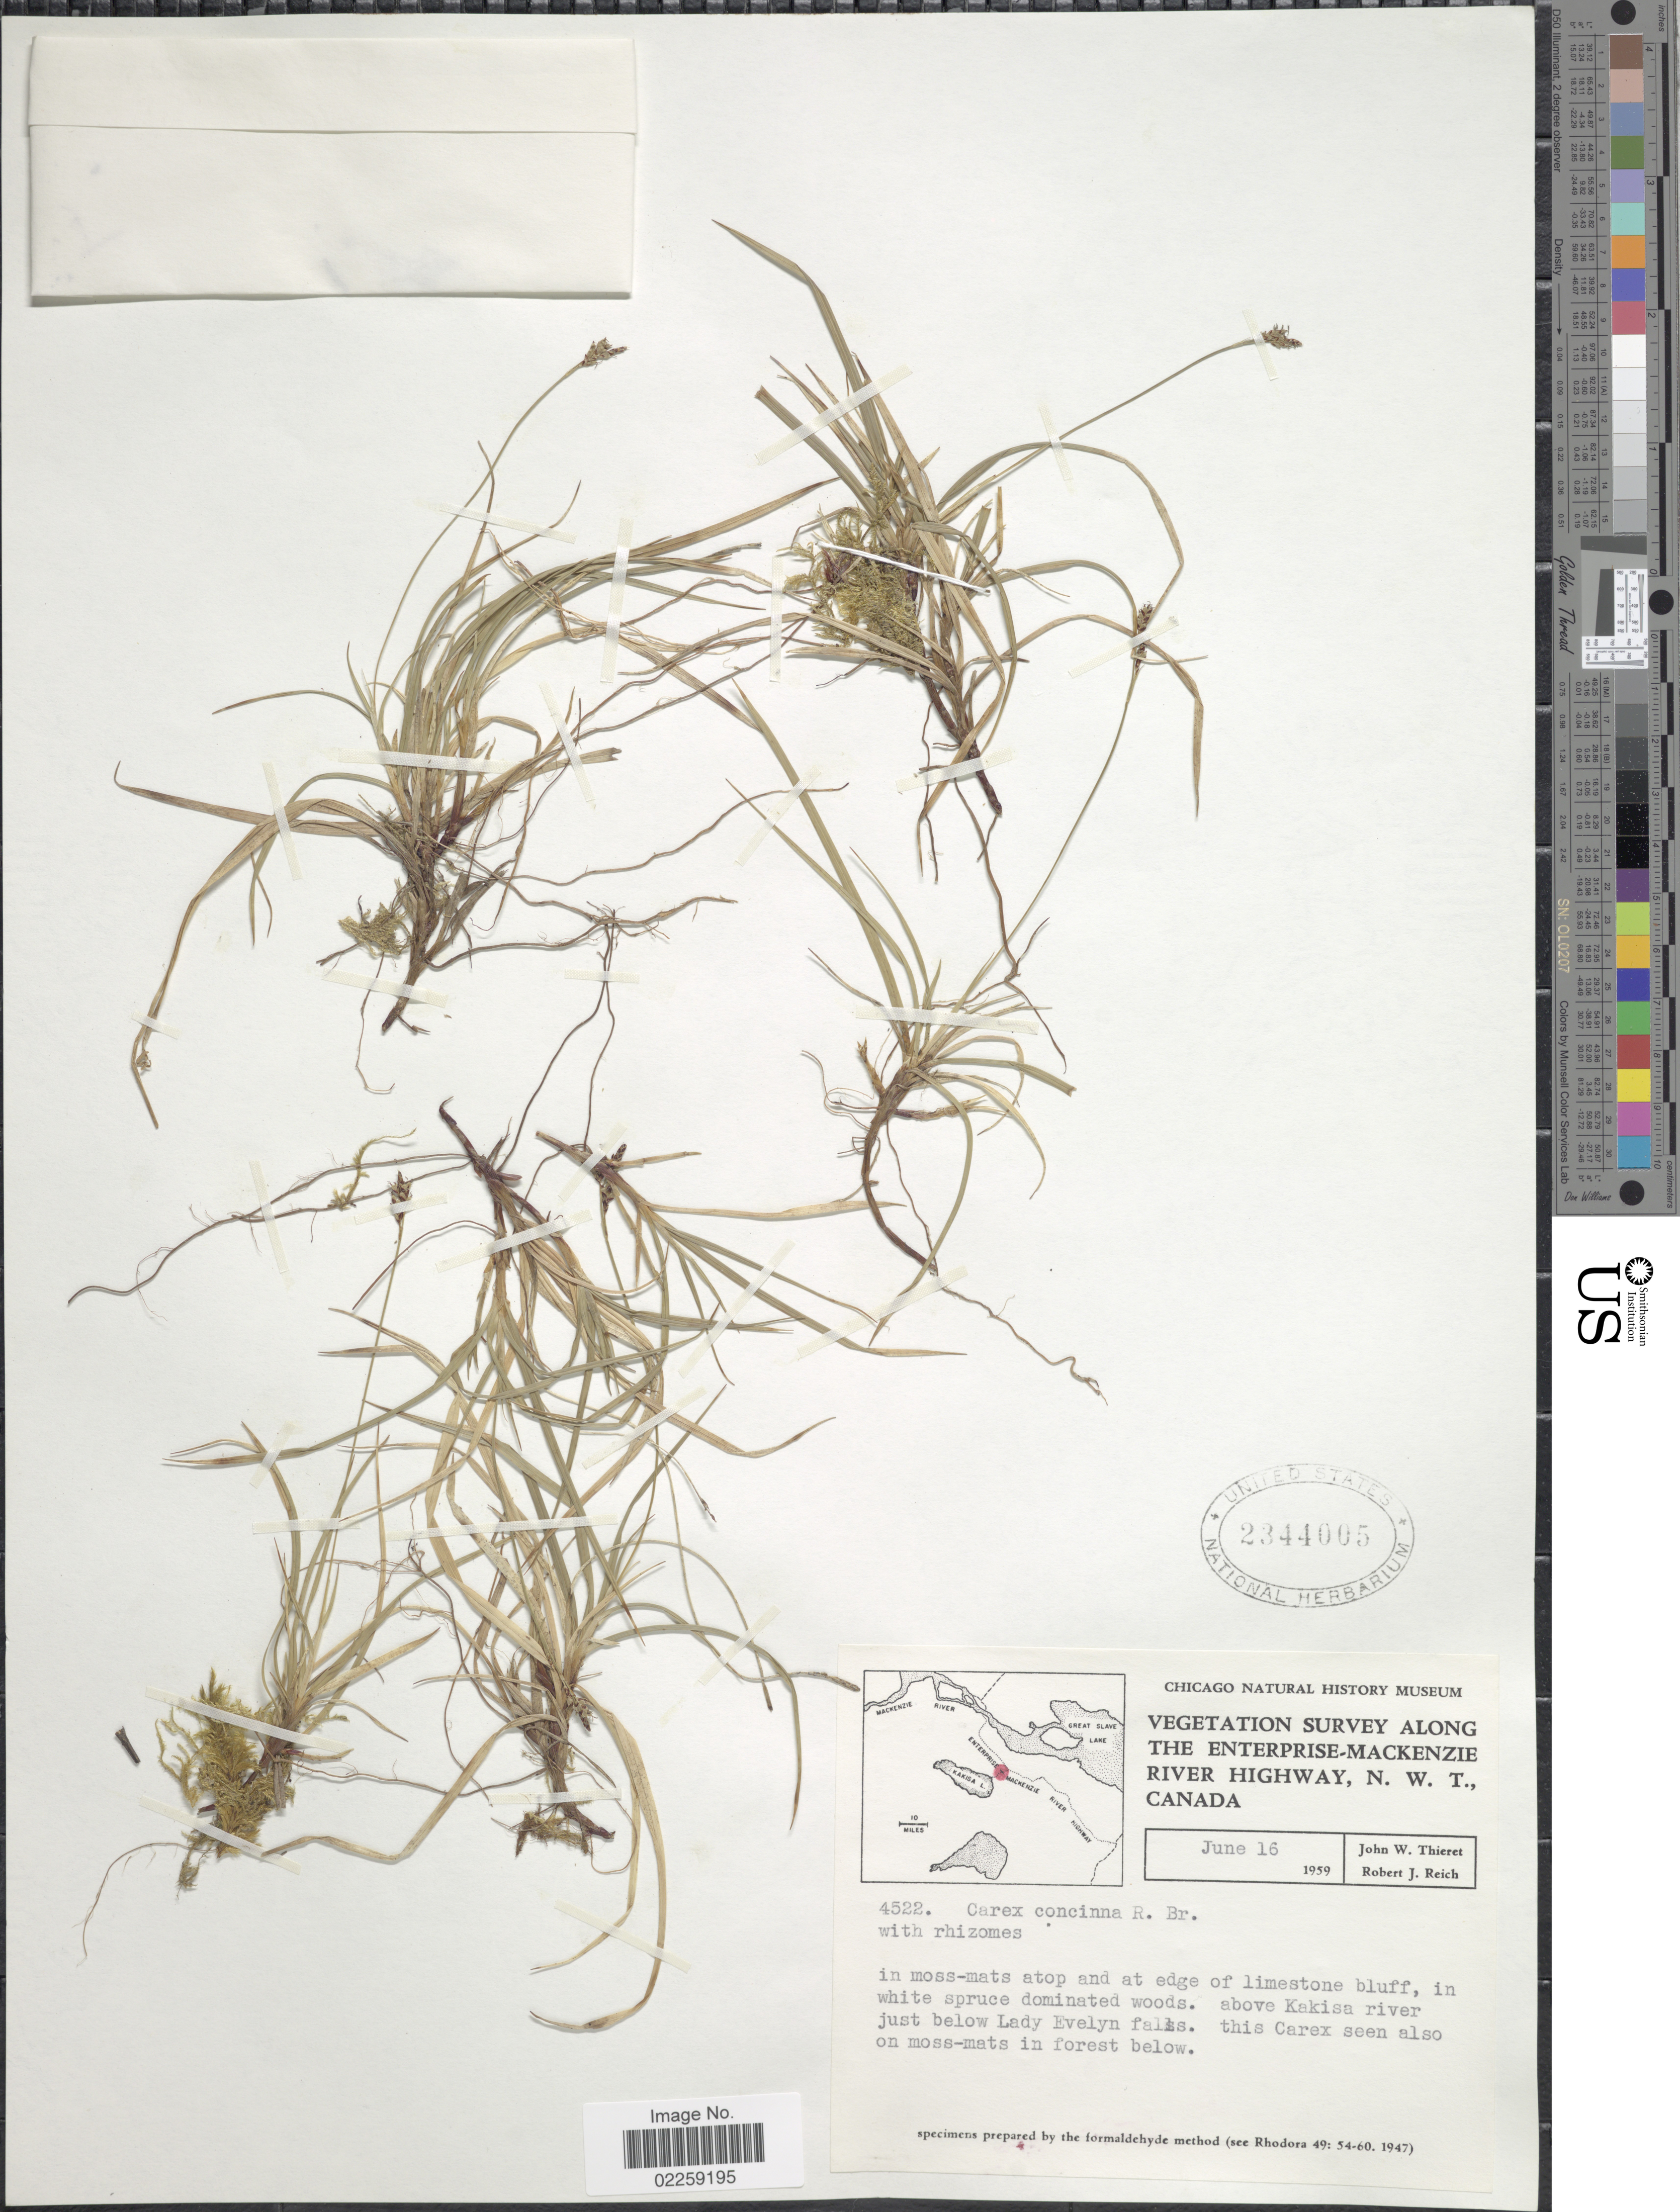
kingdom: Plantae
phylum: Tracheophyta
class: Liliopsida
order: Poales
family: Cyperaceae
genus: Carex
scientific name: Carex concinna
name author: R. Br.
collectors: J. W. Thieret & R. Reich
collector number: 4522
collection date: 1959-06-16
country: Canada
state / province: Northwest Territories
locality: Along the Enterprise-MacKenzie River Highway, above Kakisa river just below Lady Evelyn falls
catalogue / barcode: US 2344005